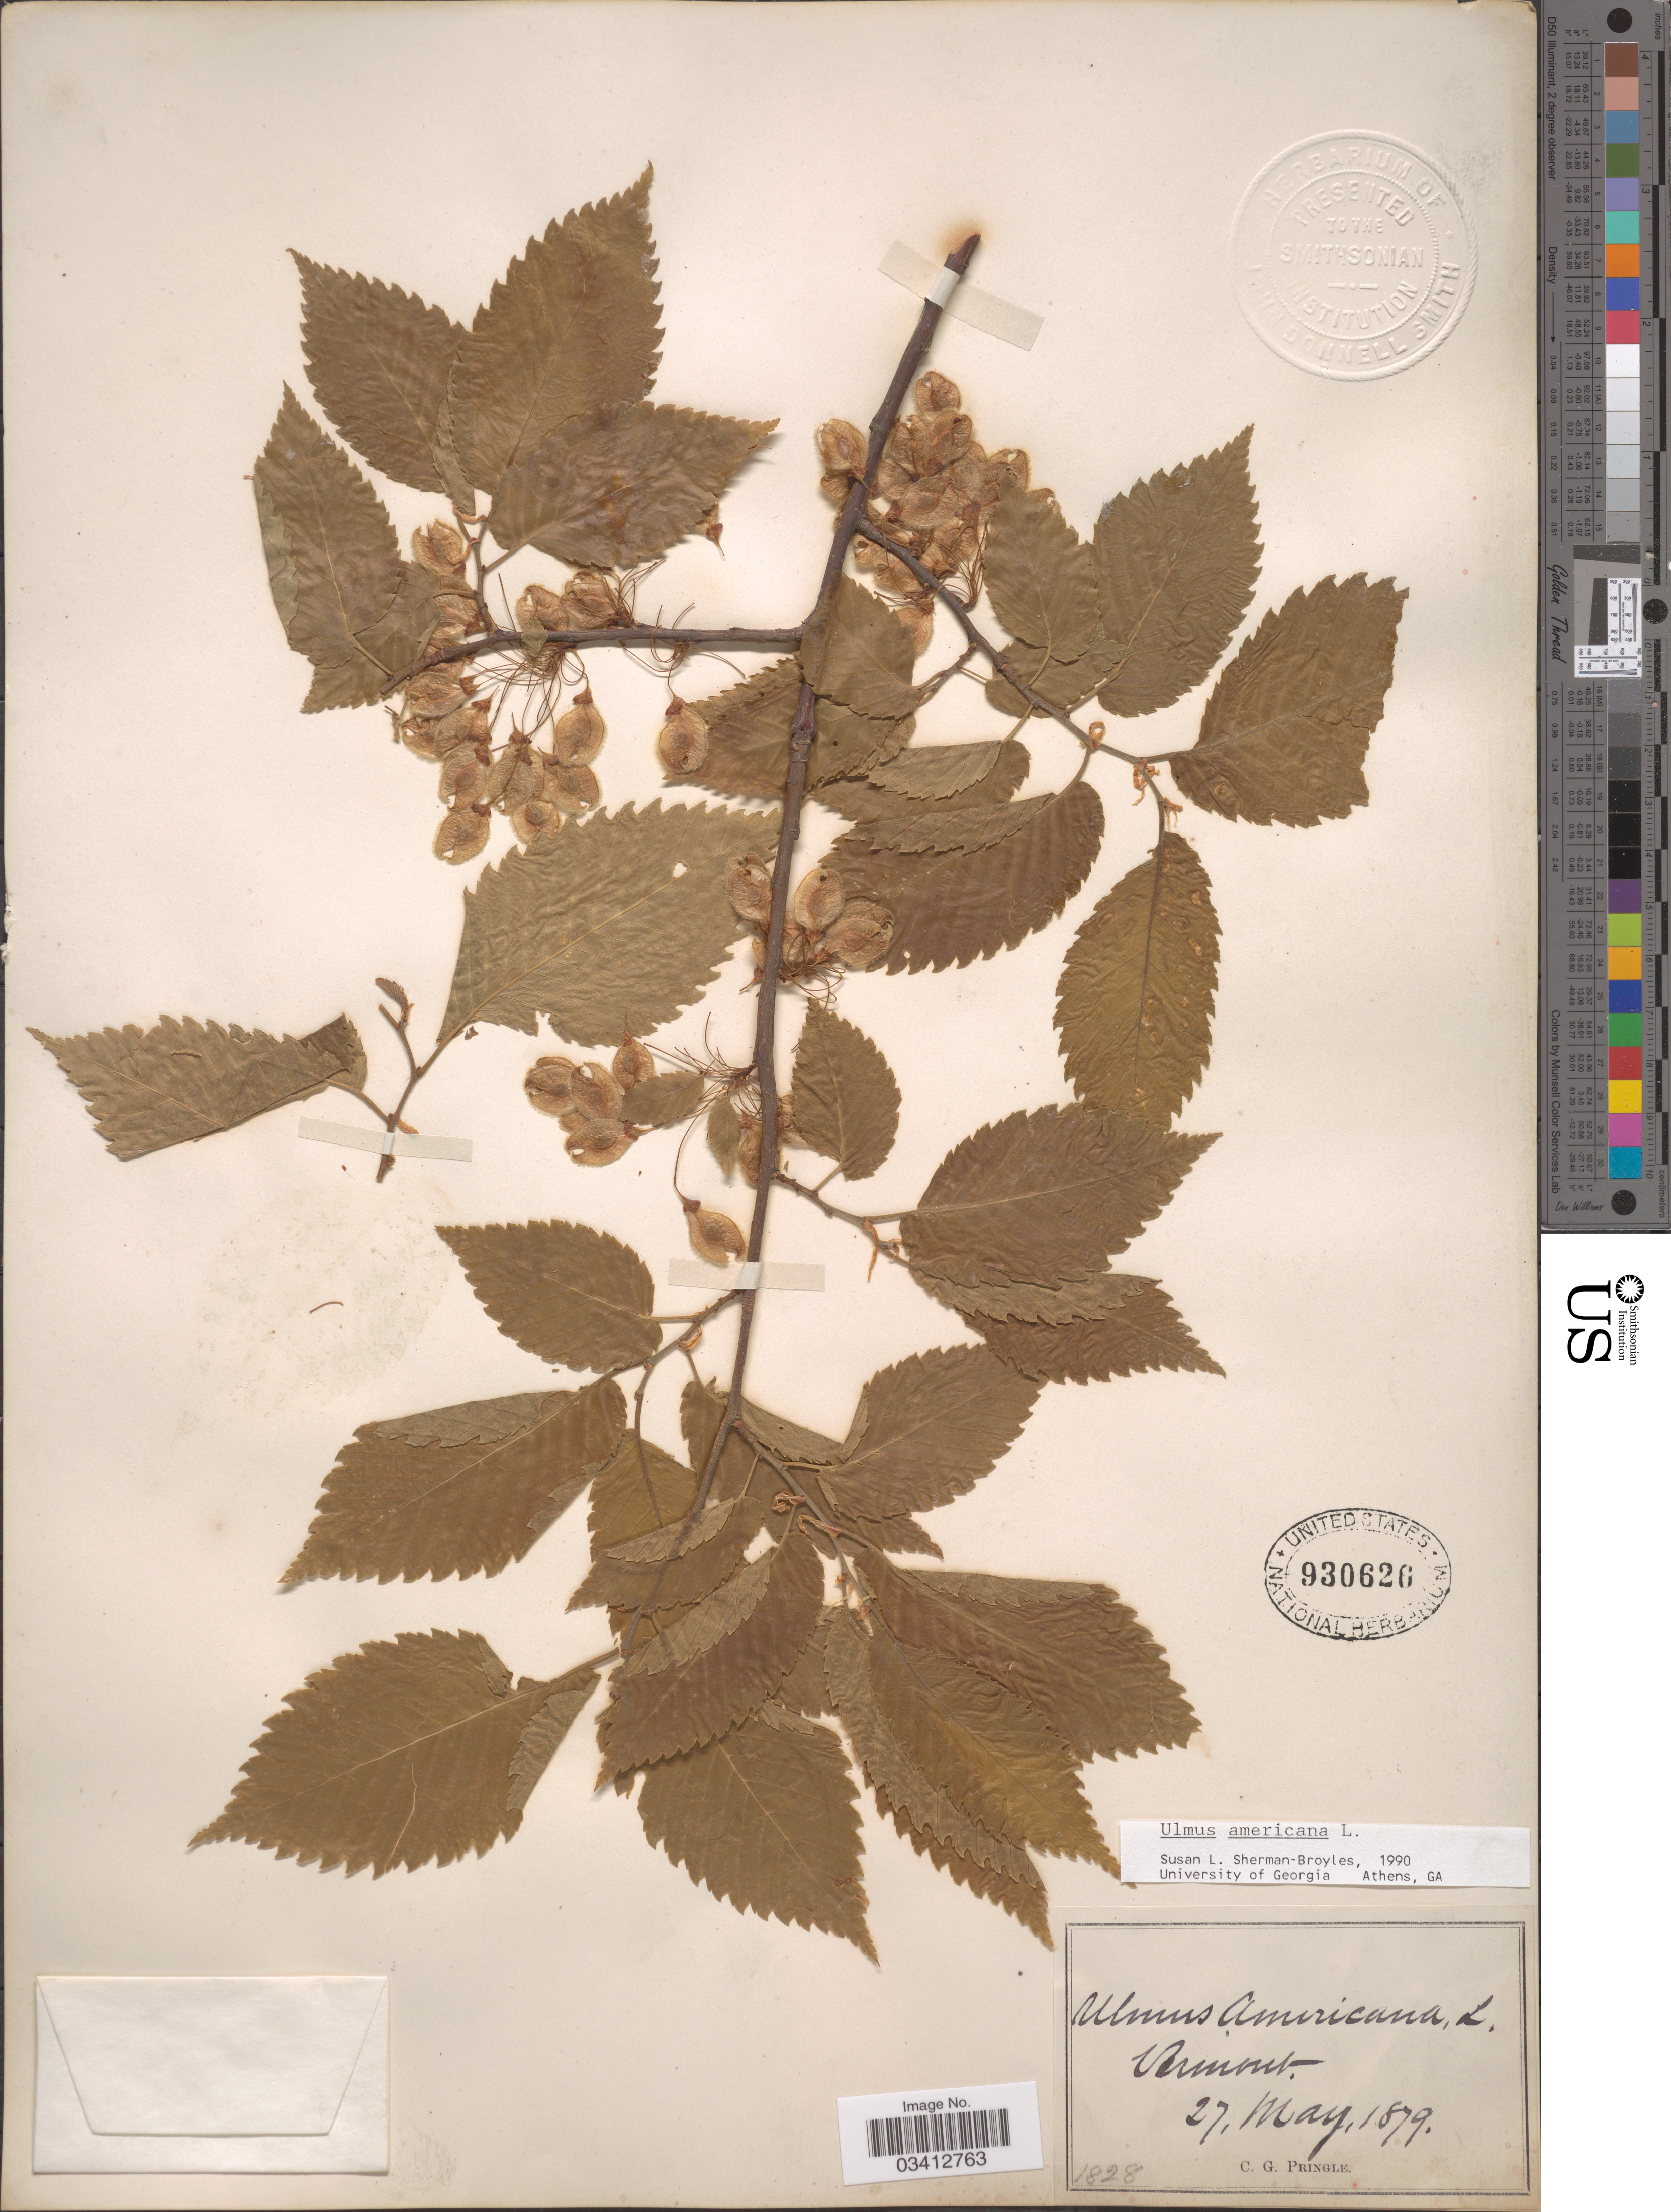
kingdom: Plantae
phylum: Tracheophyta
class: Magnoliopsida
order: Rosales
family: Ulmaceae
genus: Ulmus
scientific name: Ulmus americana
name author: L.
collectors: C. G. Pringle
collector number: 1828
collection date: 1879-05-27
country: United States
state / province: Vermont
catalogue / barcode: US 930626